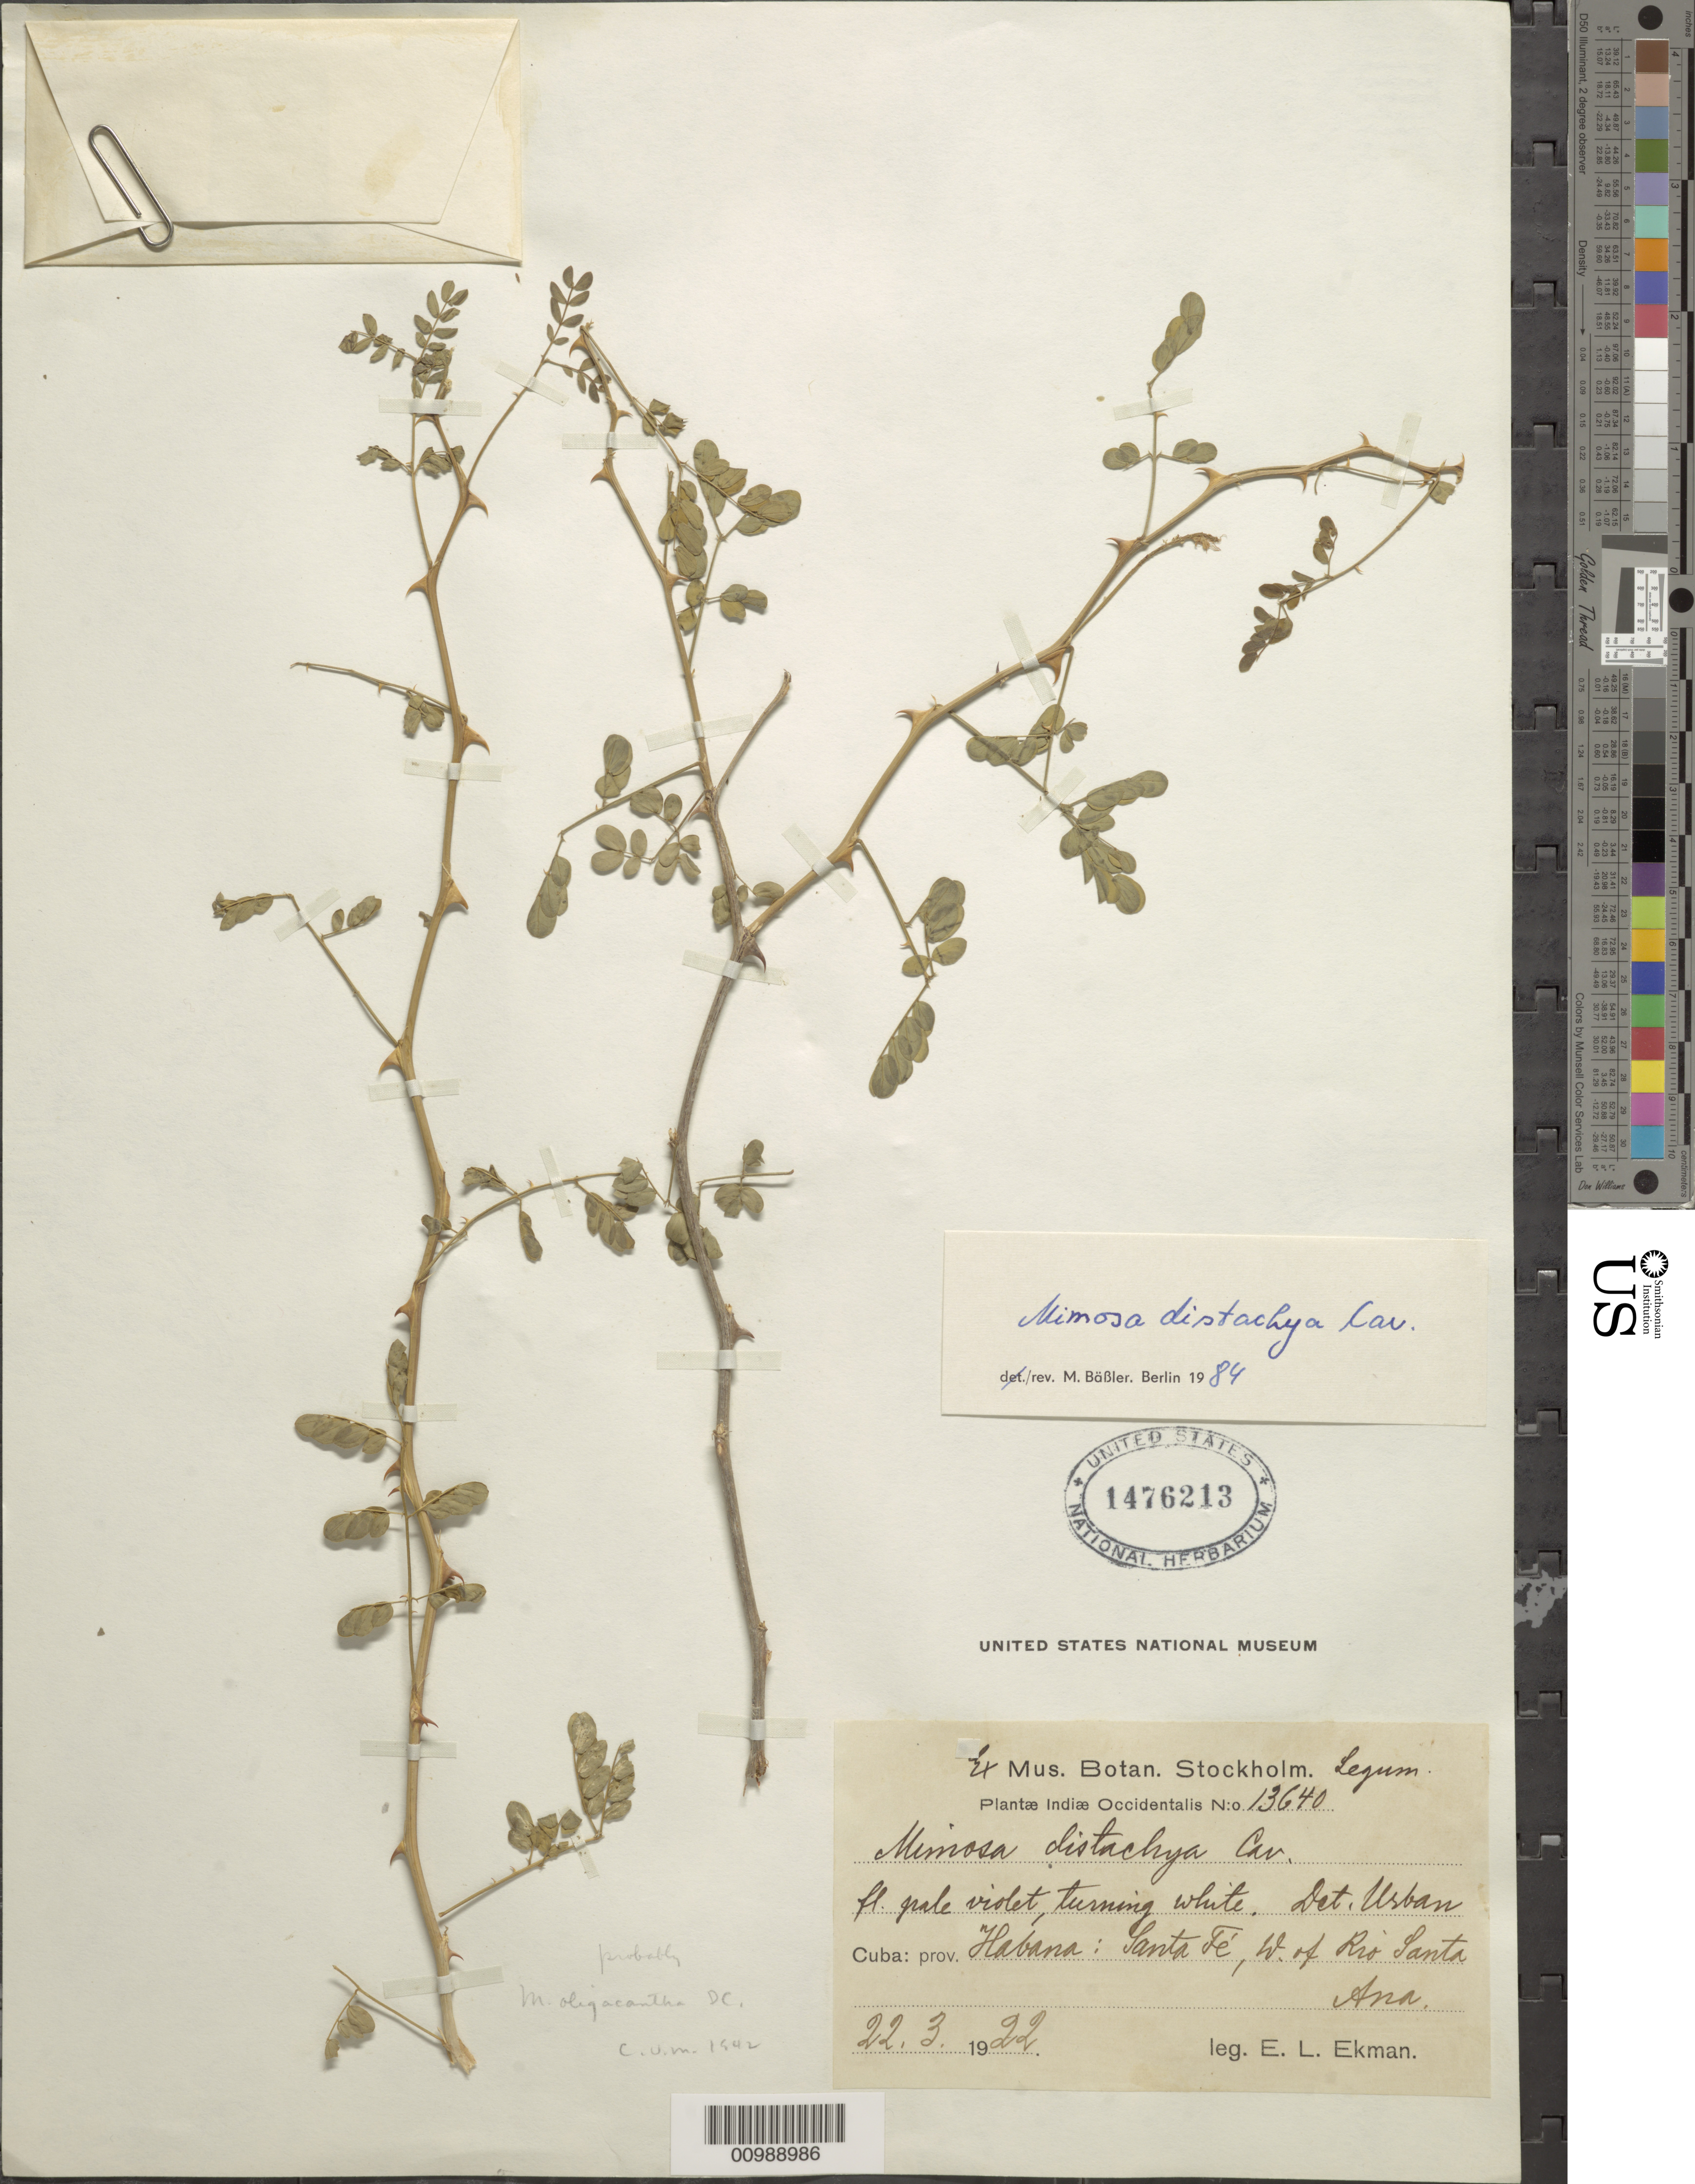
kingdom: Plantae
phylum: Tracheophyta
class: Magnoliopsida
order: Fabales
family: Fabaceae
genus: Mimosa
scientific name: Mimosa distachya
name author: Cav.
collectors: E. L. Ekman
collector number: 13640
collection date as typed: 22 Mar 1922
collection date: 1922-03-22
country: Cuba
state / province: La Habana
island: Cuba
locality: Santa Fe, W of Rio Santa Ana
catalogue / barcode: US 1476213